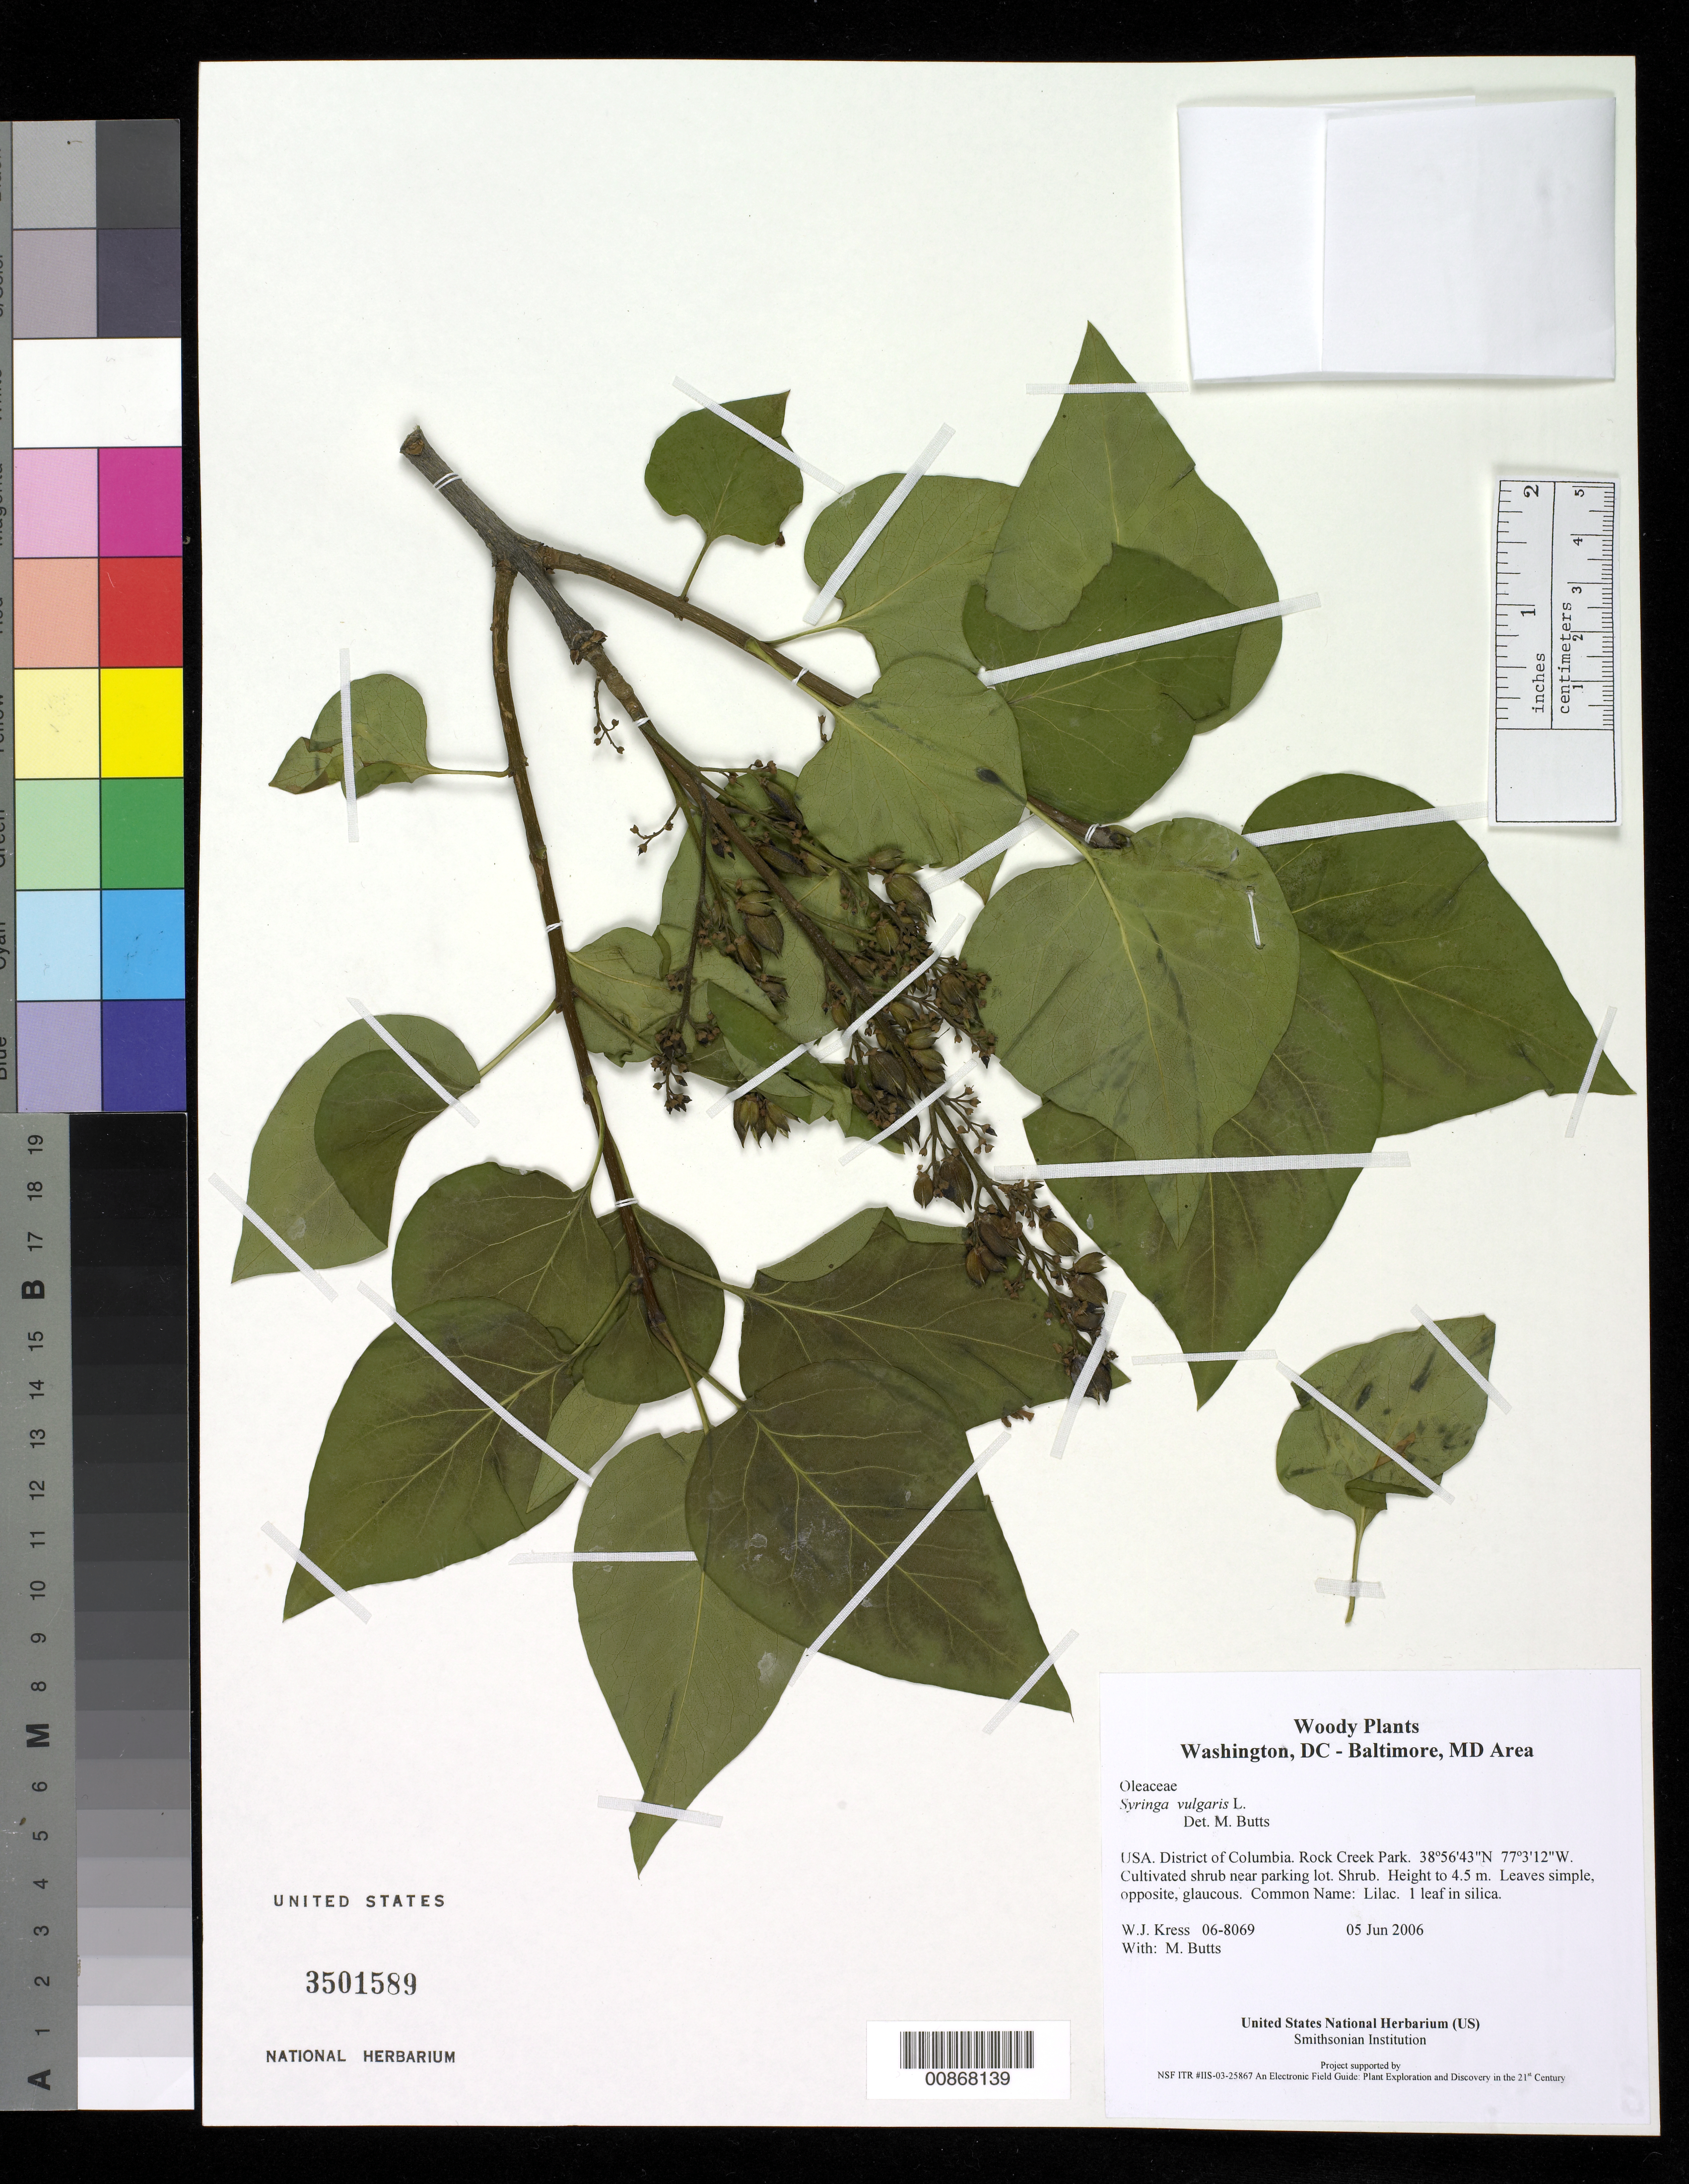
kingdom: Plantae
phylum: Tracheophyta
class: Magnoliopsida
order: Lamiales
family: Oleaceae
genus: Syringa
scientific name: Syringa vulgaris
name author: L.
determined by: Butts, M. B.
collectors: W. J. Kress & M. B. Butts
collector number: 06-8069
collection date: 2006-06-05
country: United States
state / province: District of Columbia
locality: Rock Creek Park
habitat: Cultivated shrub near parking lot.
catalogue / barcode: US 3501589